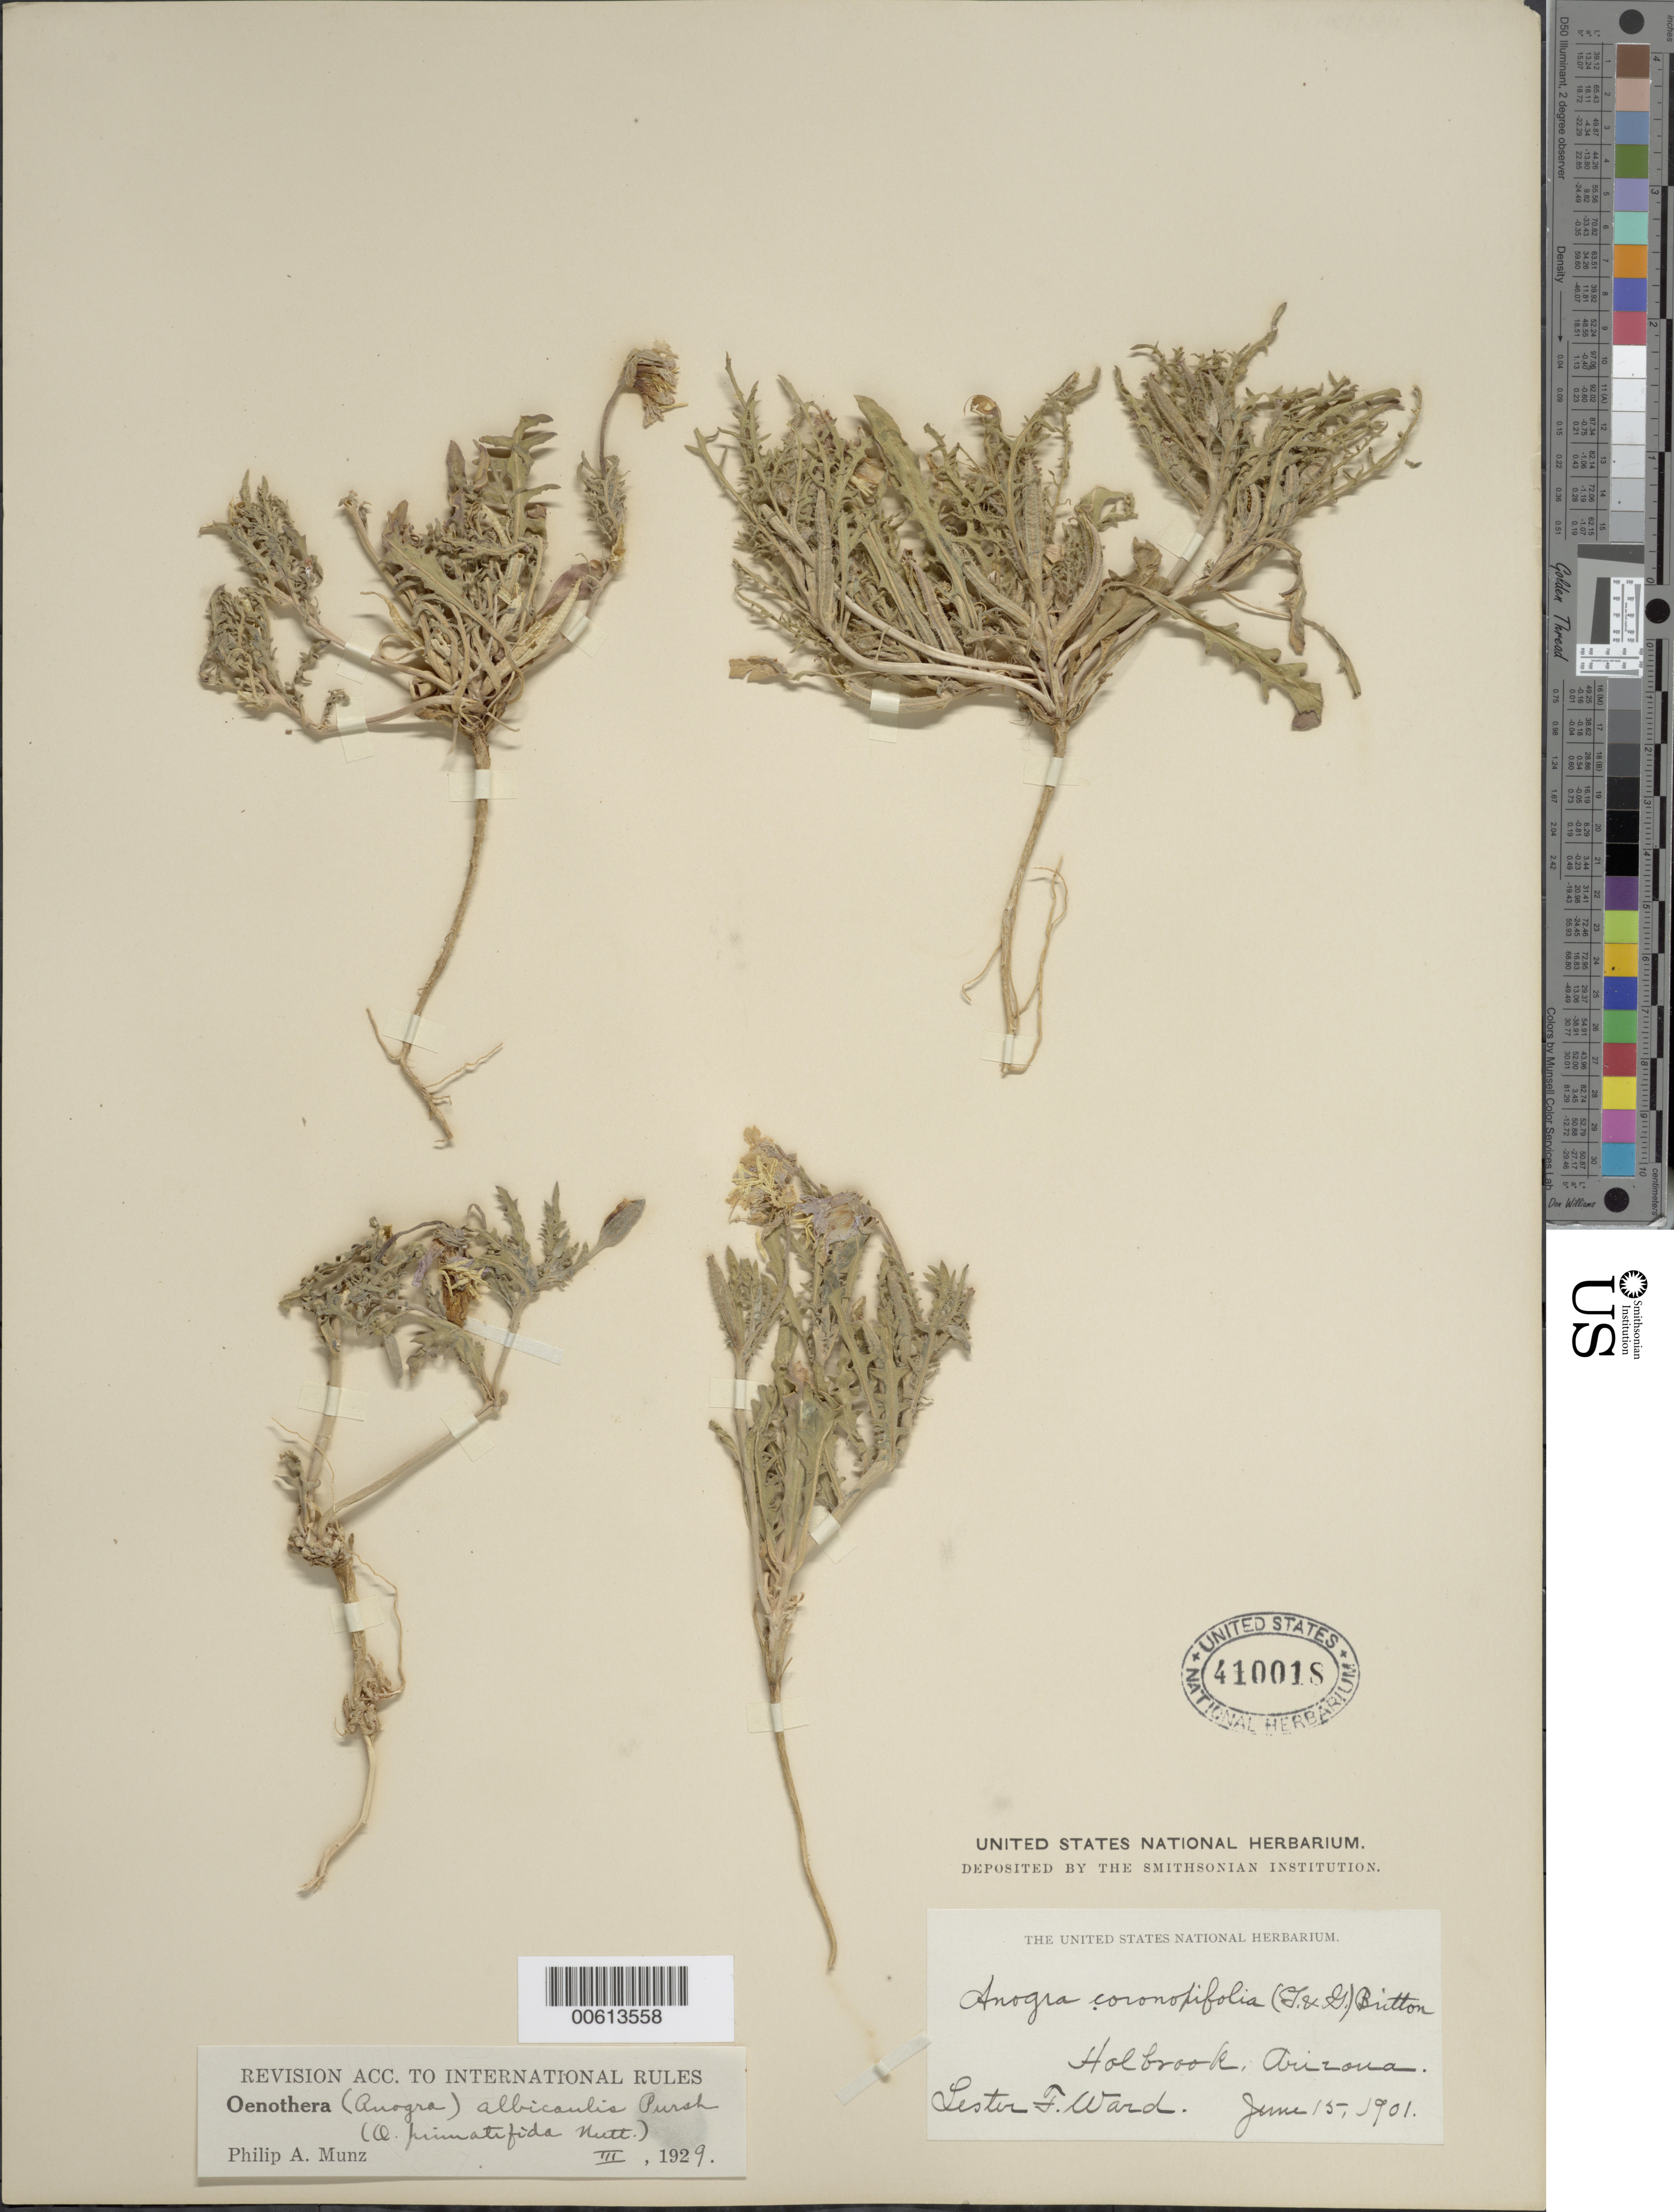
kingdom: Plantae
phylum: Tracheophyta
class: Magnoliopsida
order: Myrtales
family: Onagraceae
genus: Oenothera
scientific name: Oenothera albicaulis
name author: Pursh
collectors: L. F. Ward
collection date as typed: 15 Jun 1901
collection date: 1901-06-15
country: United States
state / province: Arizona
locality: Holbrook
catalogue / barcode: US 410018